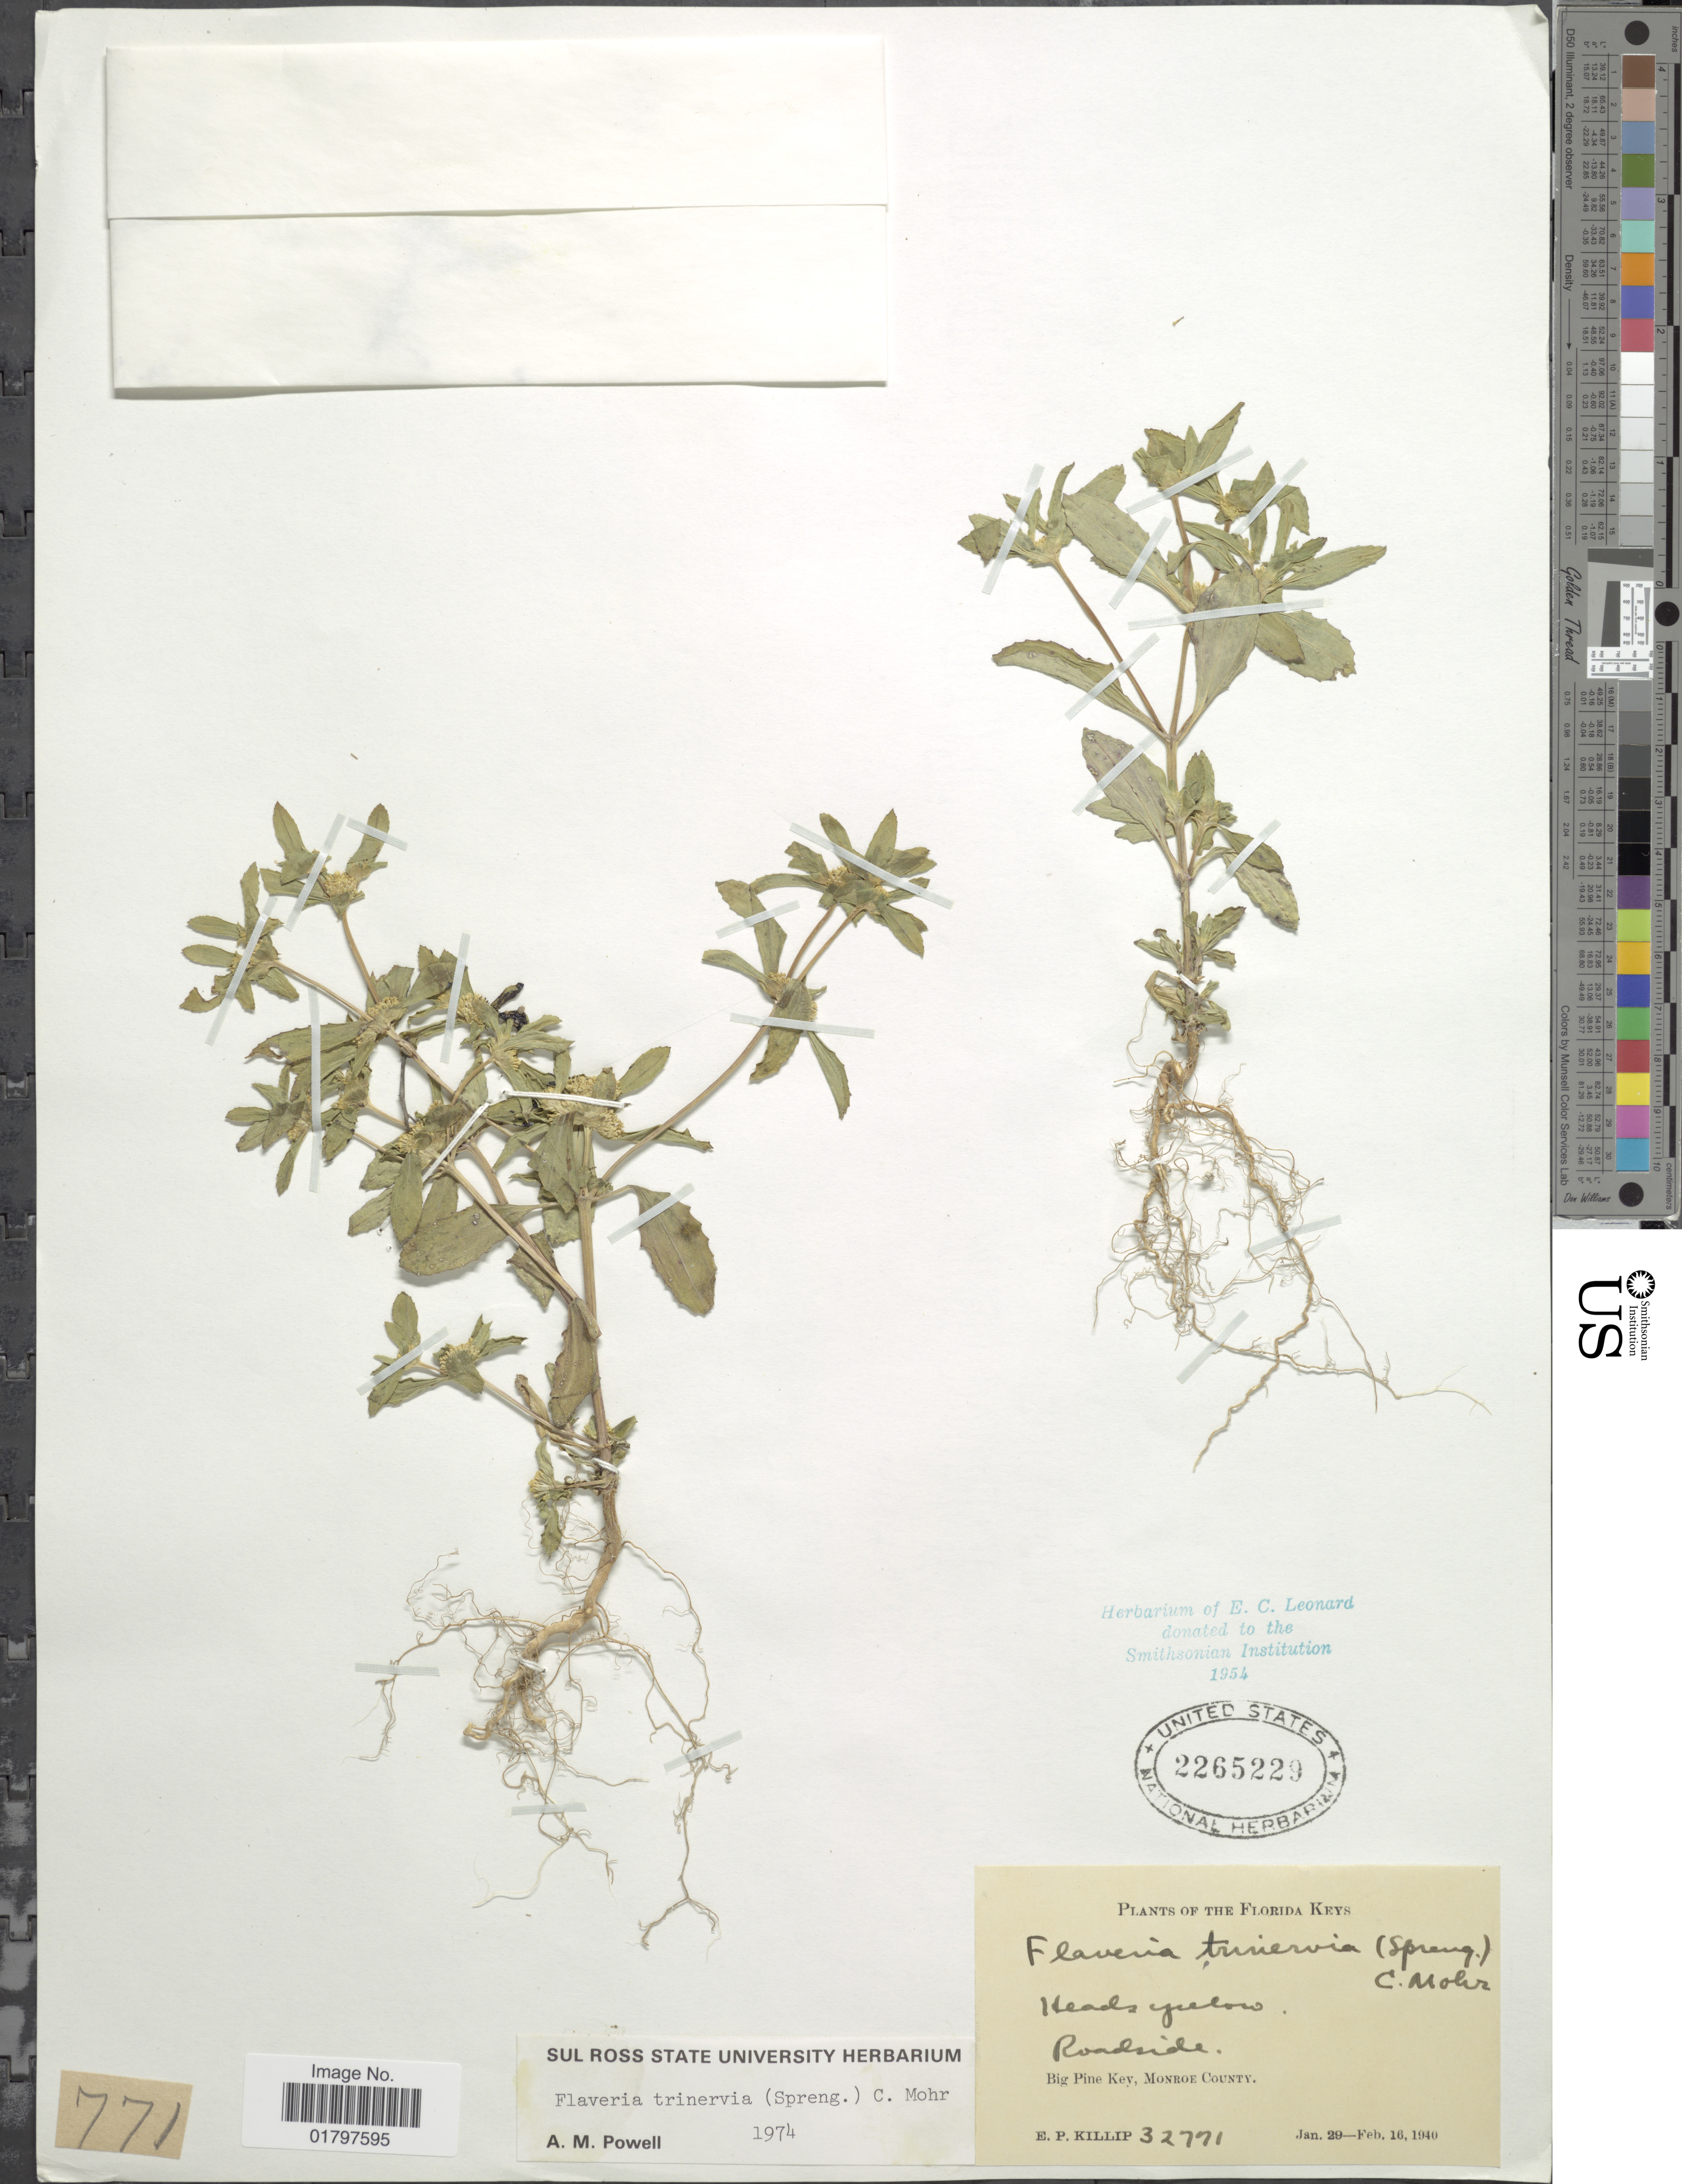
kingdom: Plantae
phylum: Tracheophyta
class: Magnoliopsida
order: Asterales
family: Asteraceae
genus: Flaveria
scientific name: Flaveria trinervia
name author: (Spreng.) C. Mohr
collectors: E. P. Killip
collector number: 32771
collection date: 1940-01-29/1940-02-16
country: United States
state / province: Florida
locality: Florida Keys. Roadside. Big Pine Key, Monroe County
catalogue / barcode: US 2265229